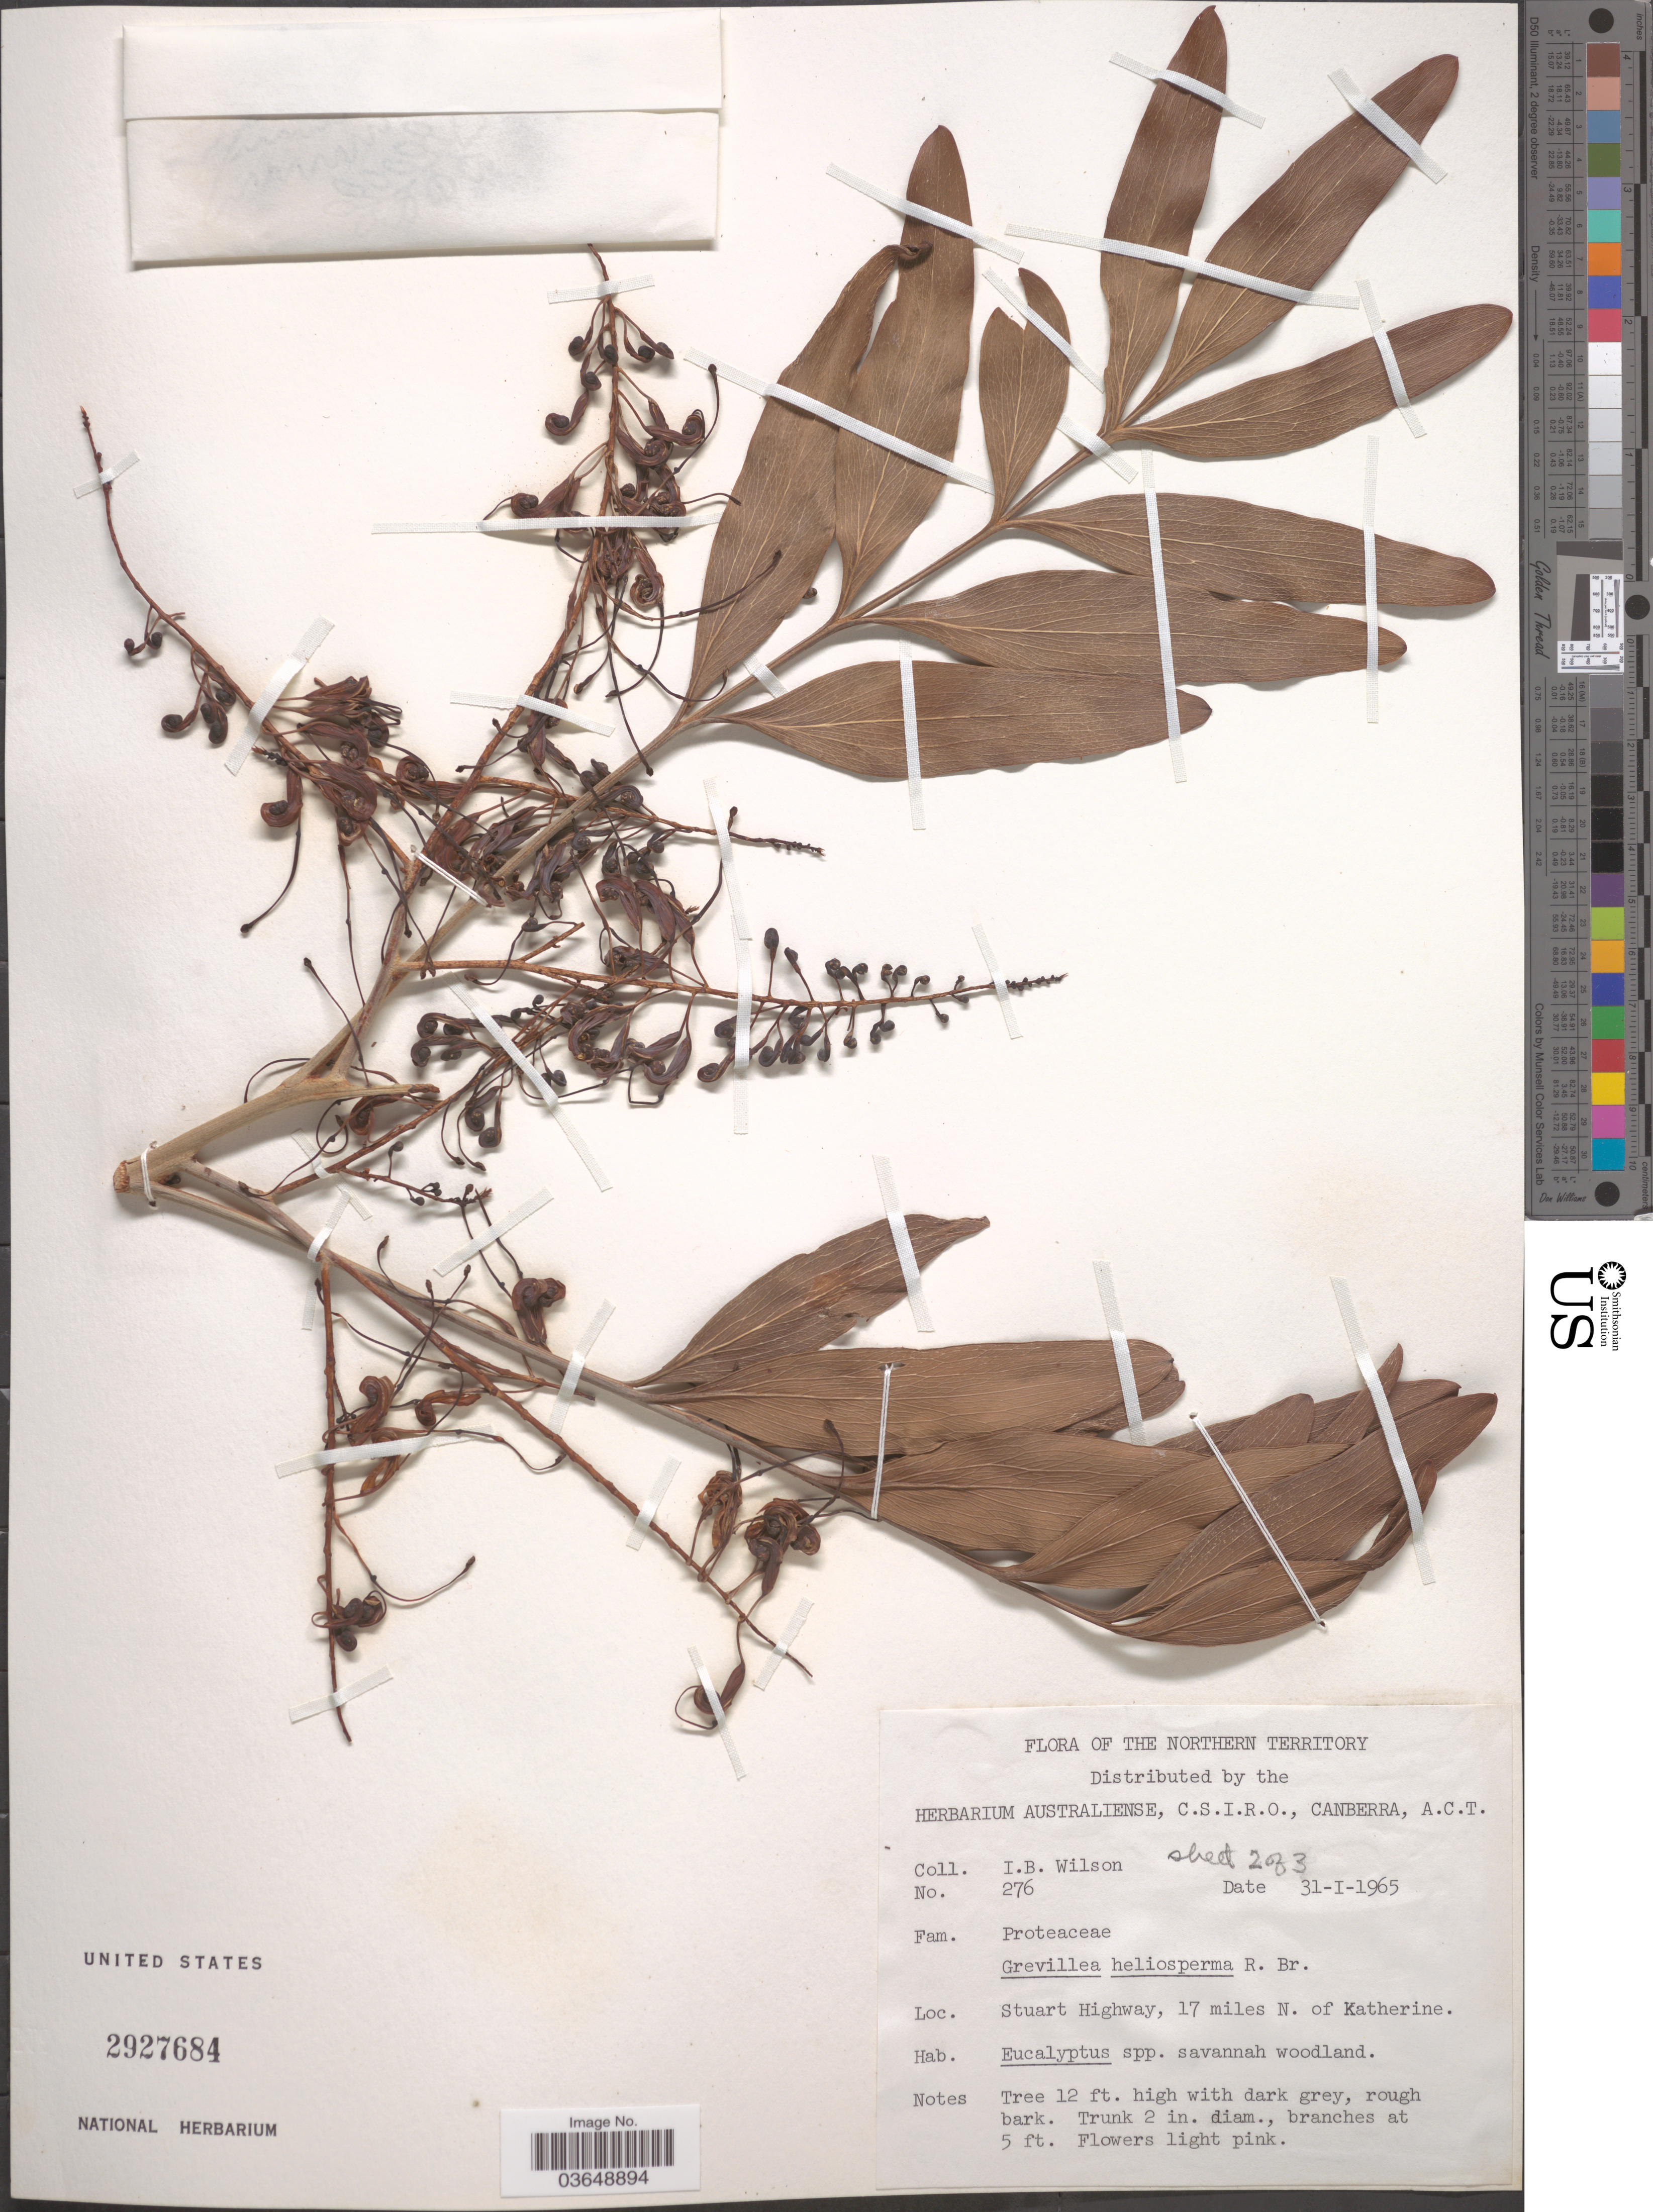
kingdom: Plantae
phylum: Tracheophyta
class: Magnoliopsida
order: Proteales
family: Proteaceae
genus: Grevillea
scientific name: Grevillea heliosperma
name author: R. Br.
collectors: I. B. Wilson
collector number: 276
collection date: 1965-01-31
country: Australia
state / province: Northern Territory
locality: Stuart Highway, 17 miles N. of Katherine.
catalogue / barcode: US 2927684